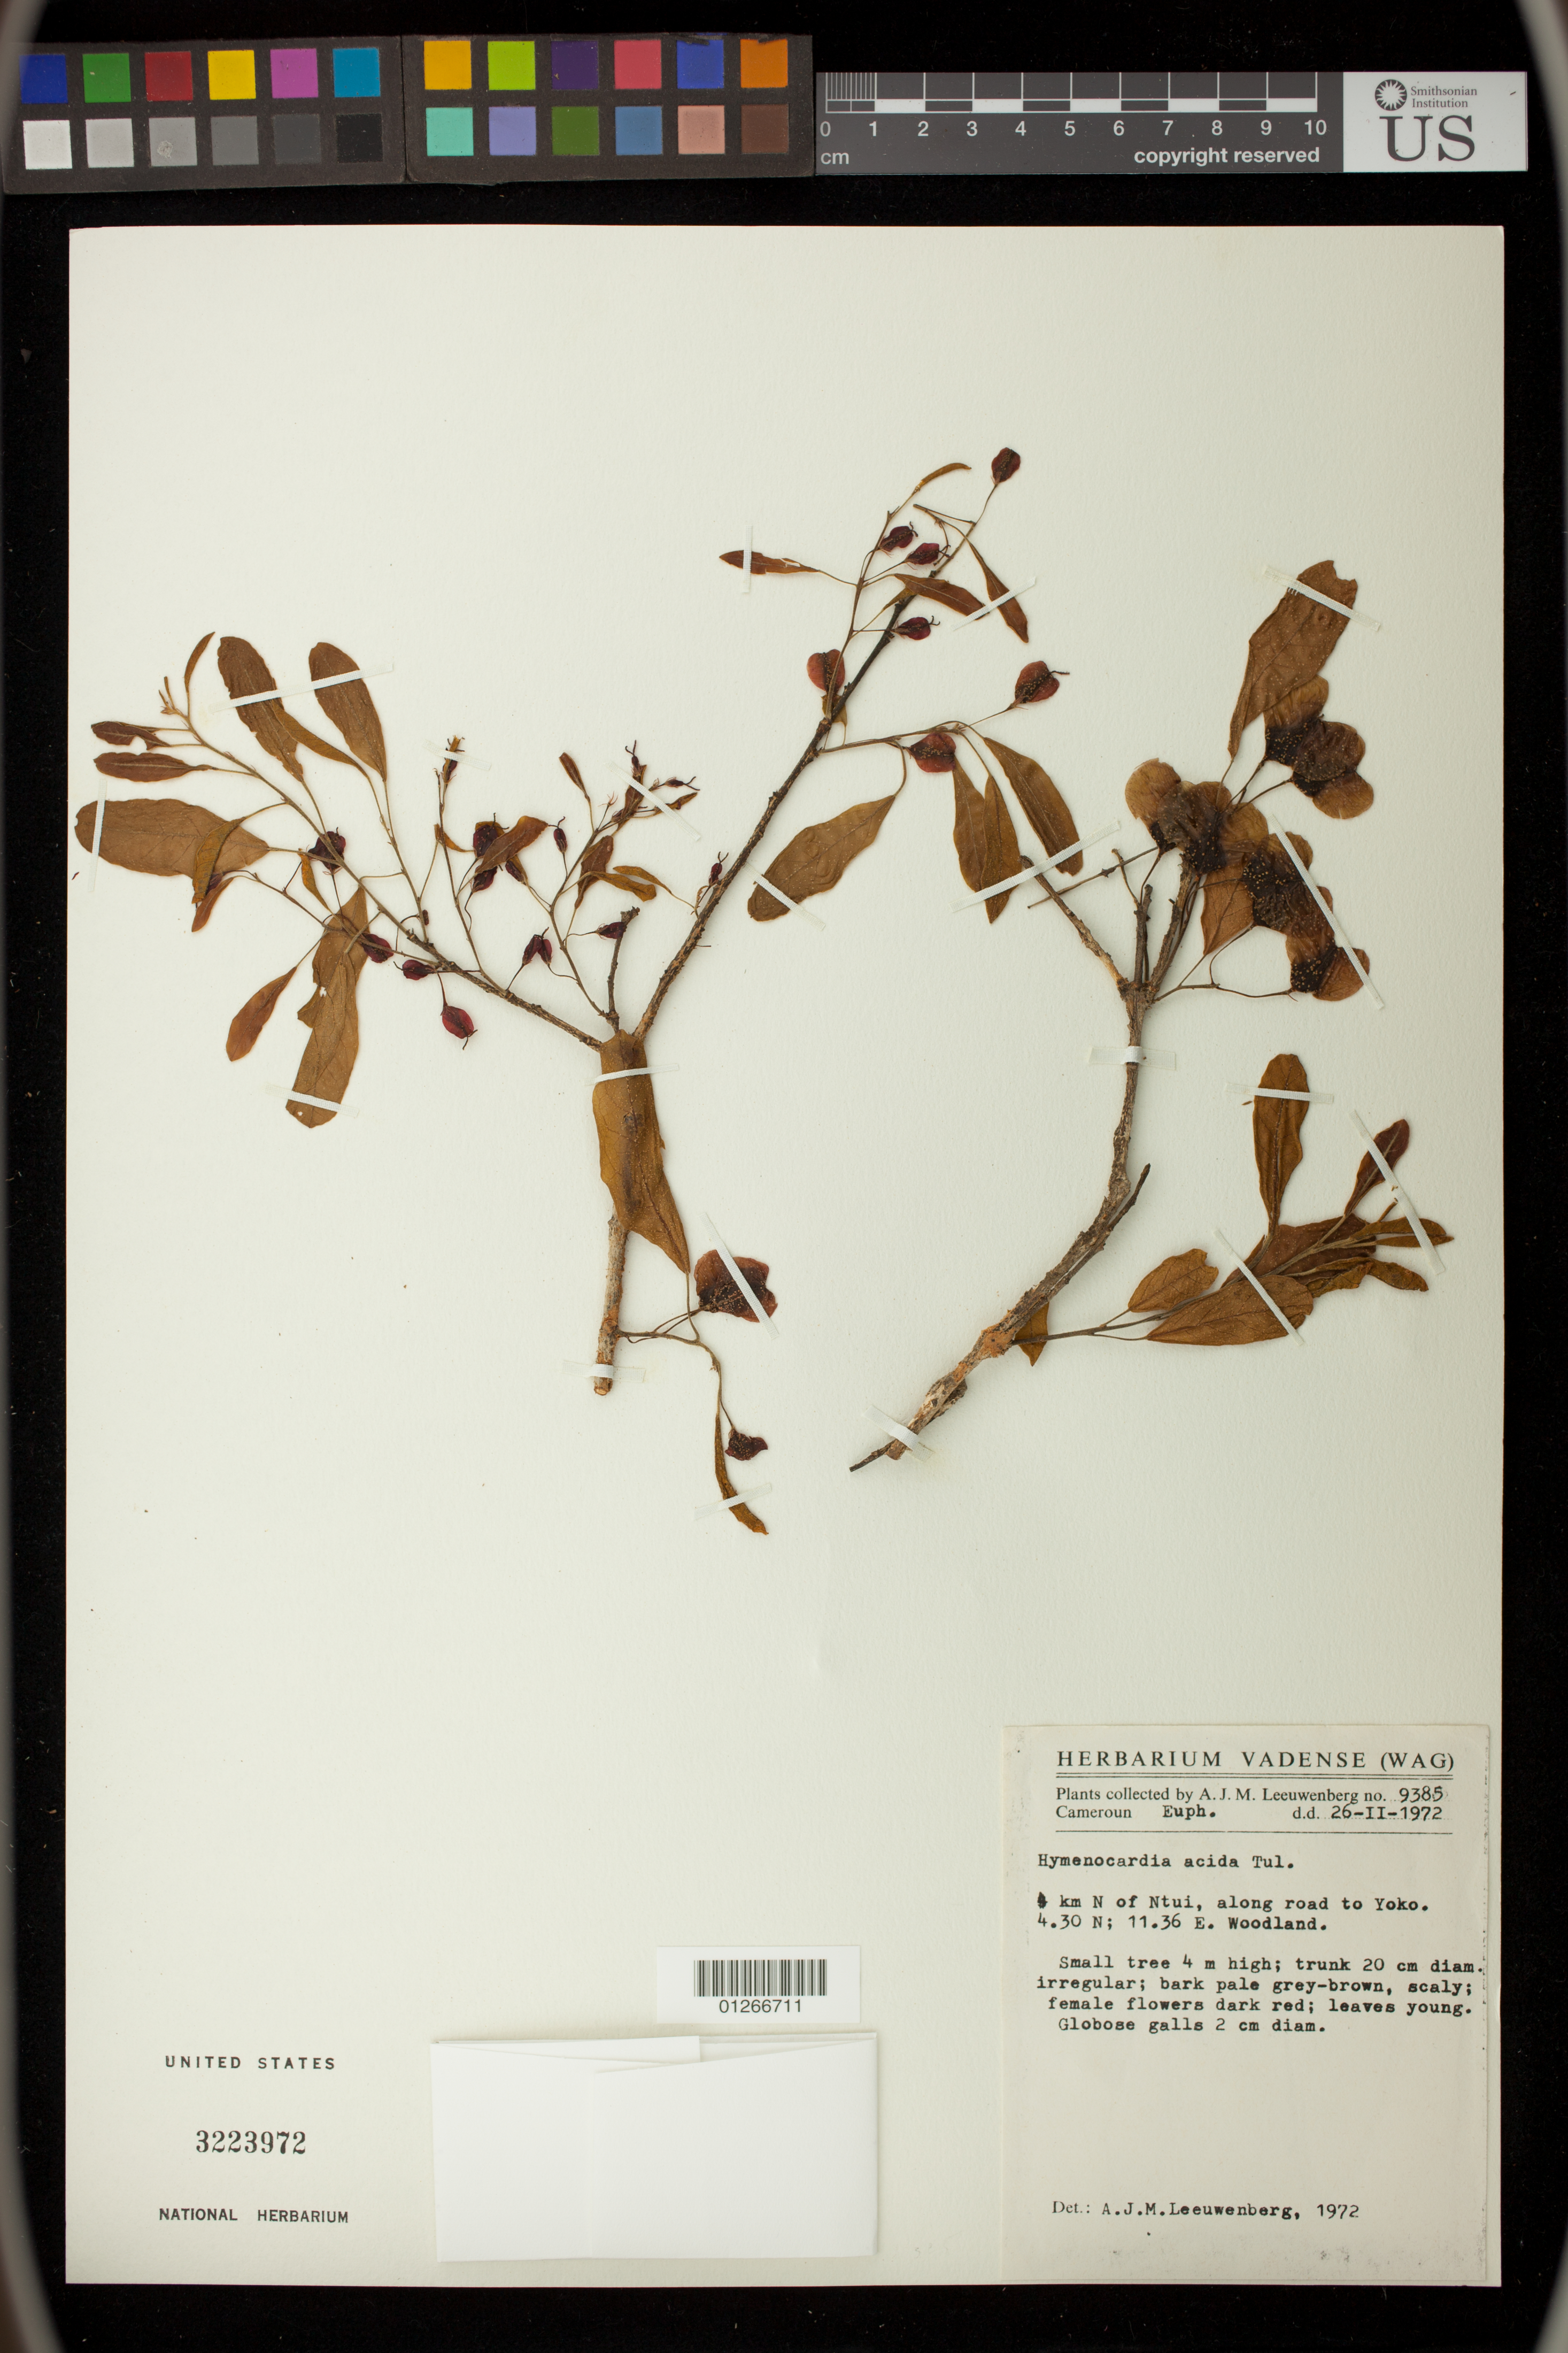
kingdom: Plantae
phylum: Tracheophyta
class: Magnoliopsida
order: Malpighiales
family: Phyllanthaceae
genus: Hymenocardia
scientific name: Hymenocardia acida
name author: Tul.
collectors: A. J. M. Leeuwenberg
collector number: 9385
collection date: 1972-02-26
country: Cameroon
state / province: Centre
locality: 4 km N of Ntui, along road to Yoko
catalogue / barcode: US 3223972